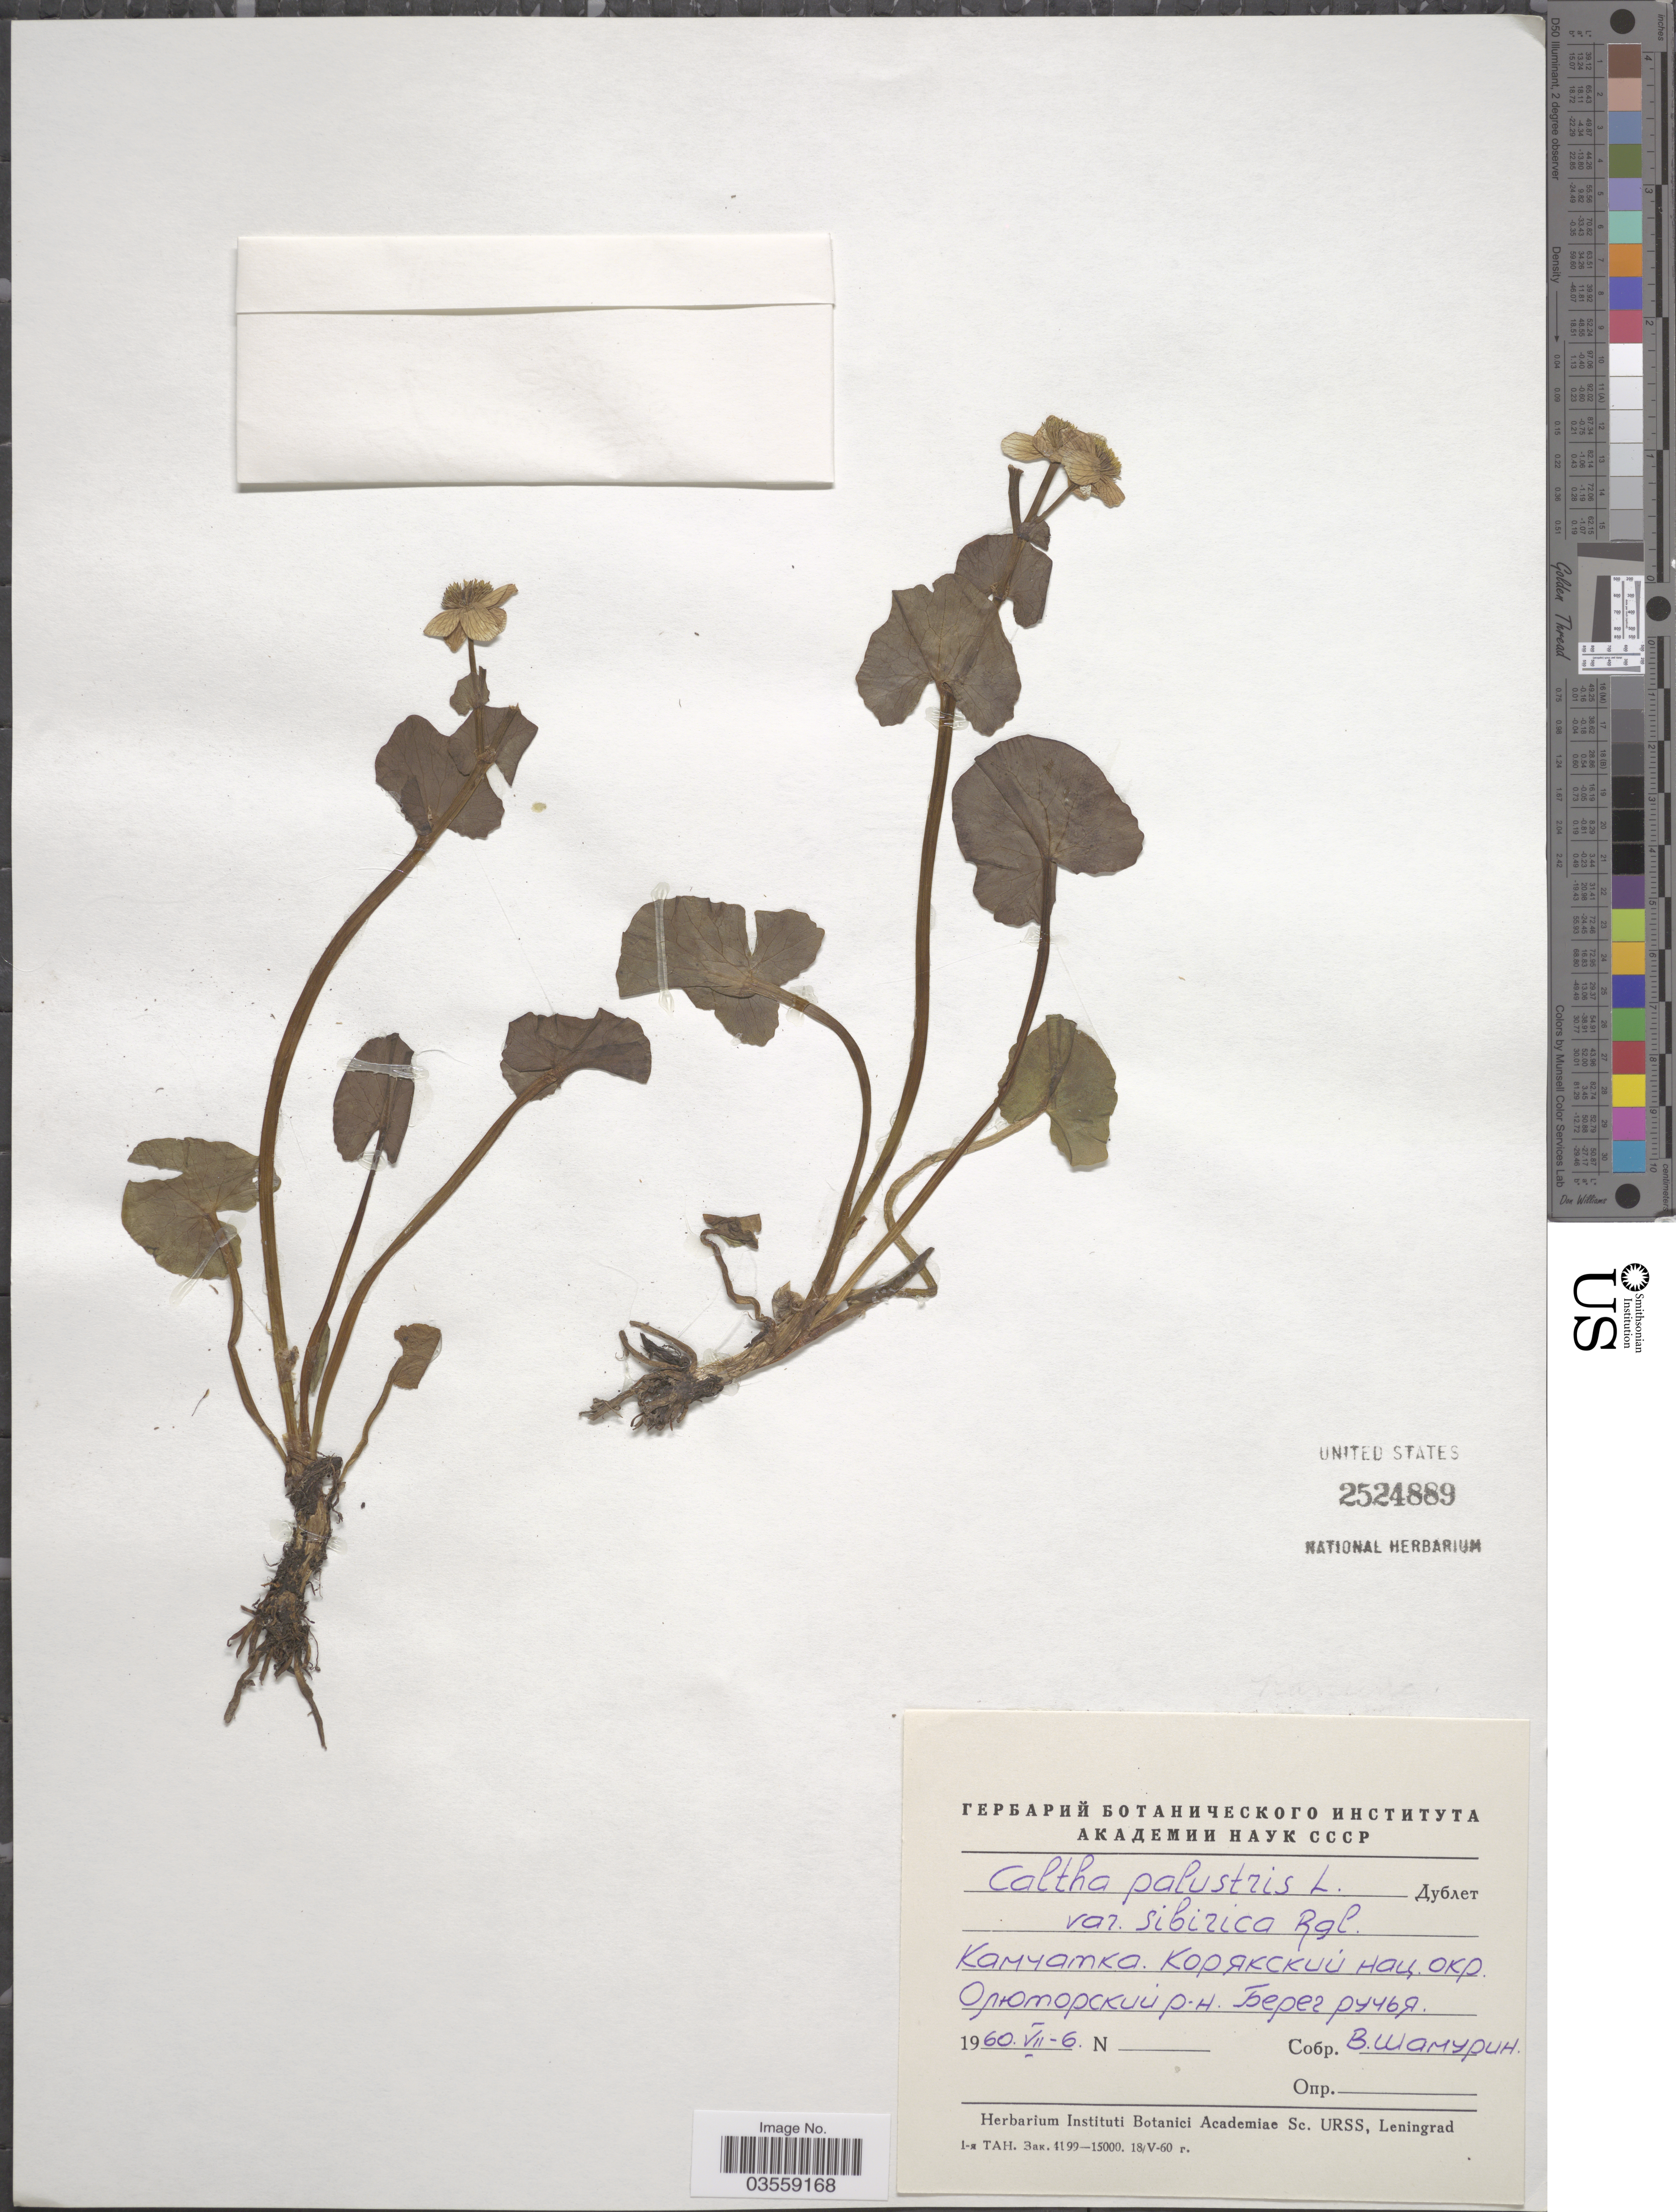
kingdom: Plantae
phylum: Tracheophyta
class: Magnoliopsida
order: Ranunculales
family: Ranunculaceae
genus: Caltha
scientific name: Caltha palustris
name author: L.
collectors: V. Shamurin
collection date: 1960-07-06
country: Russian Federation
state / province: Kamchatka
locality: Koryakskiy Okrug, Olyutorskiy Rayon.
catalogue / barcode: US 2524889